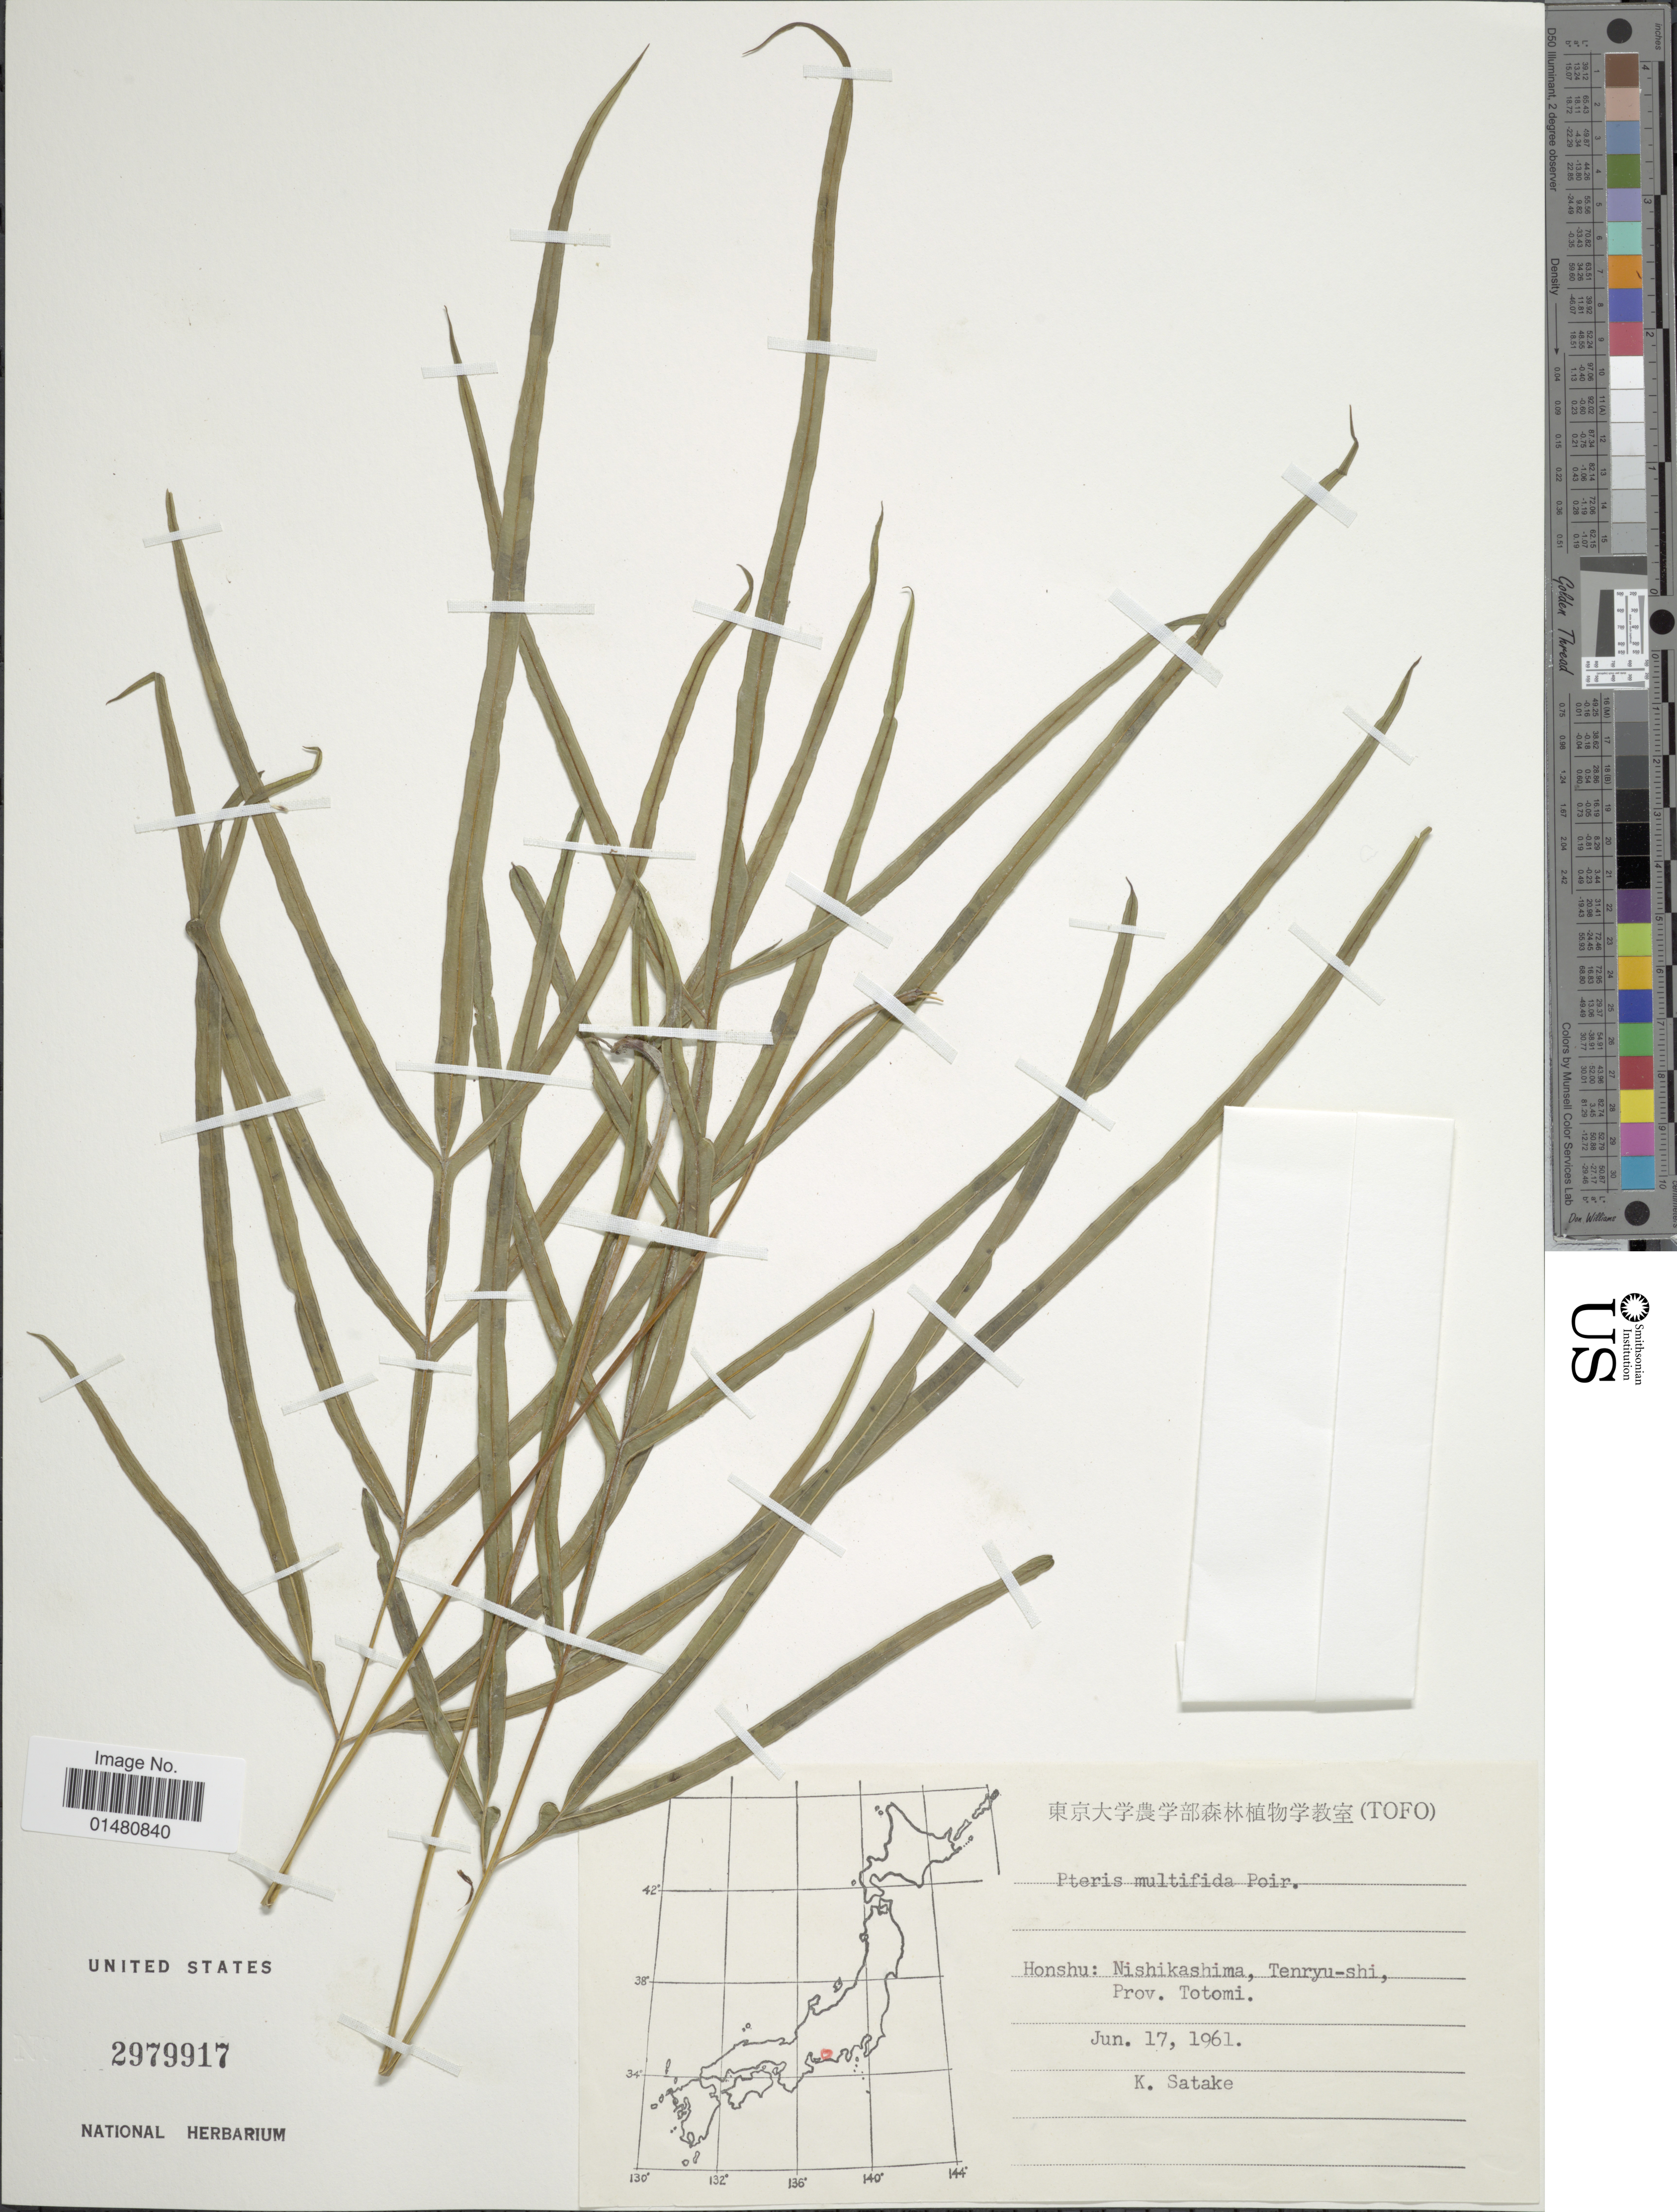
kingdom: Plantae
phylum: Tracheophyta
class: Polypodiopsida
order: Polypodiales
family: Pteridaceae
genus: Pteris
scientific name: Pteris multifida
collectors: K. Satake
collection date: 1961-06-17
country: Japan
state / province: Sizuoka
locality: Honshu: Nishikashima, Tenryu-shi, prov Totomi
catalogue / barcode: US 2979917